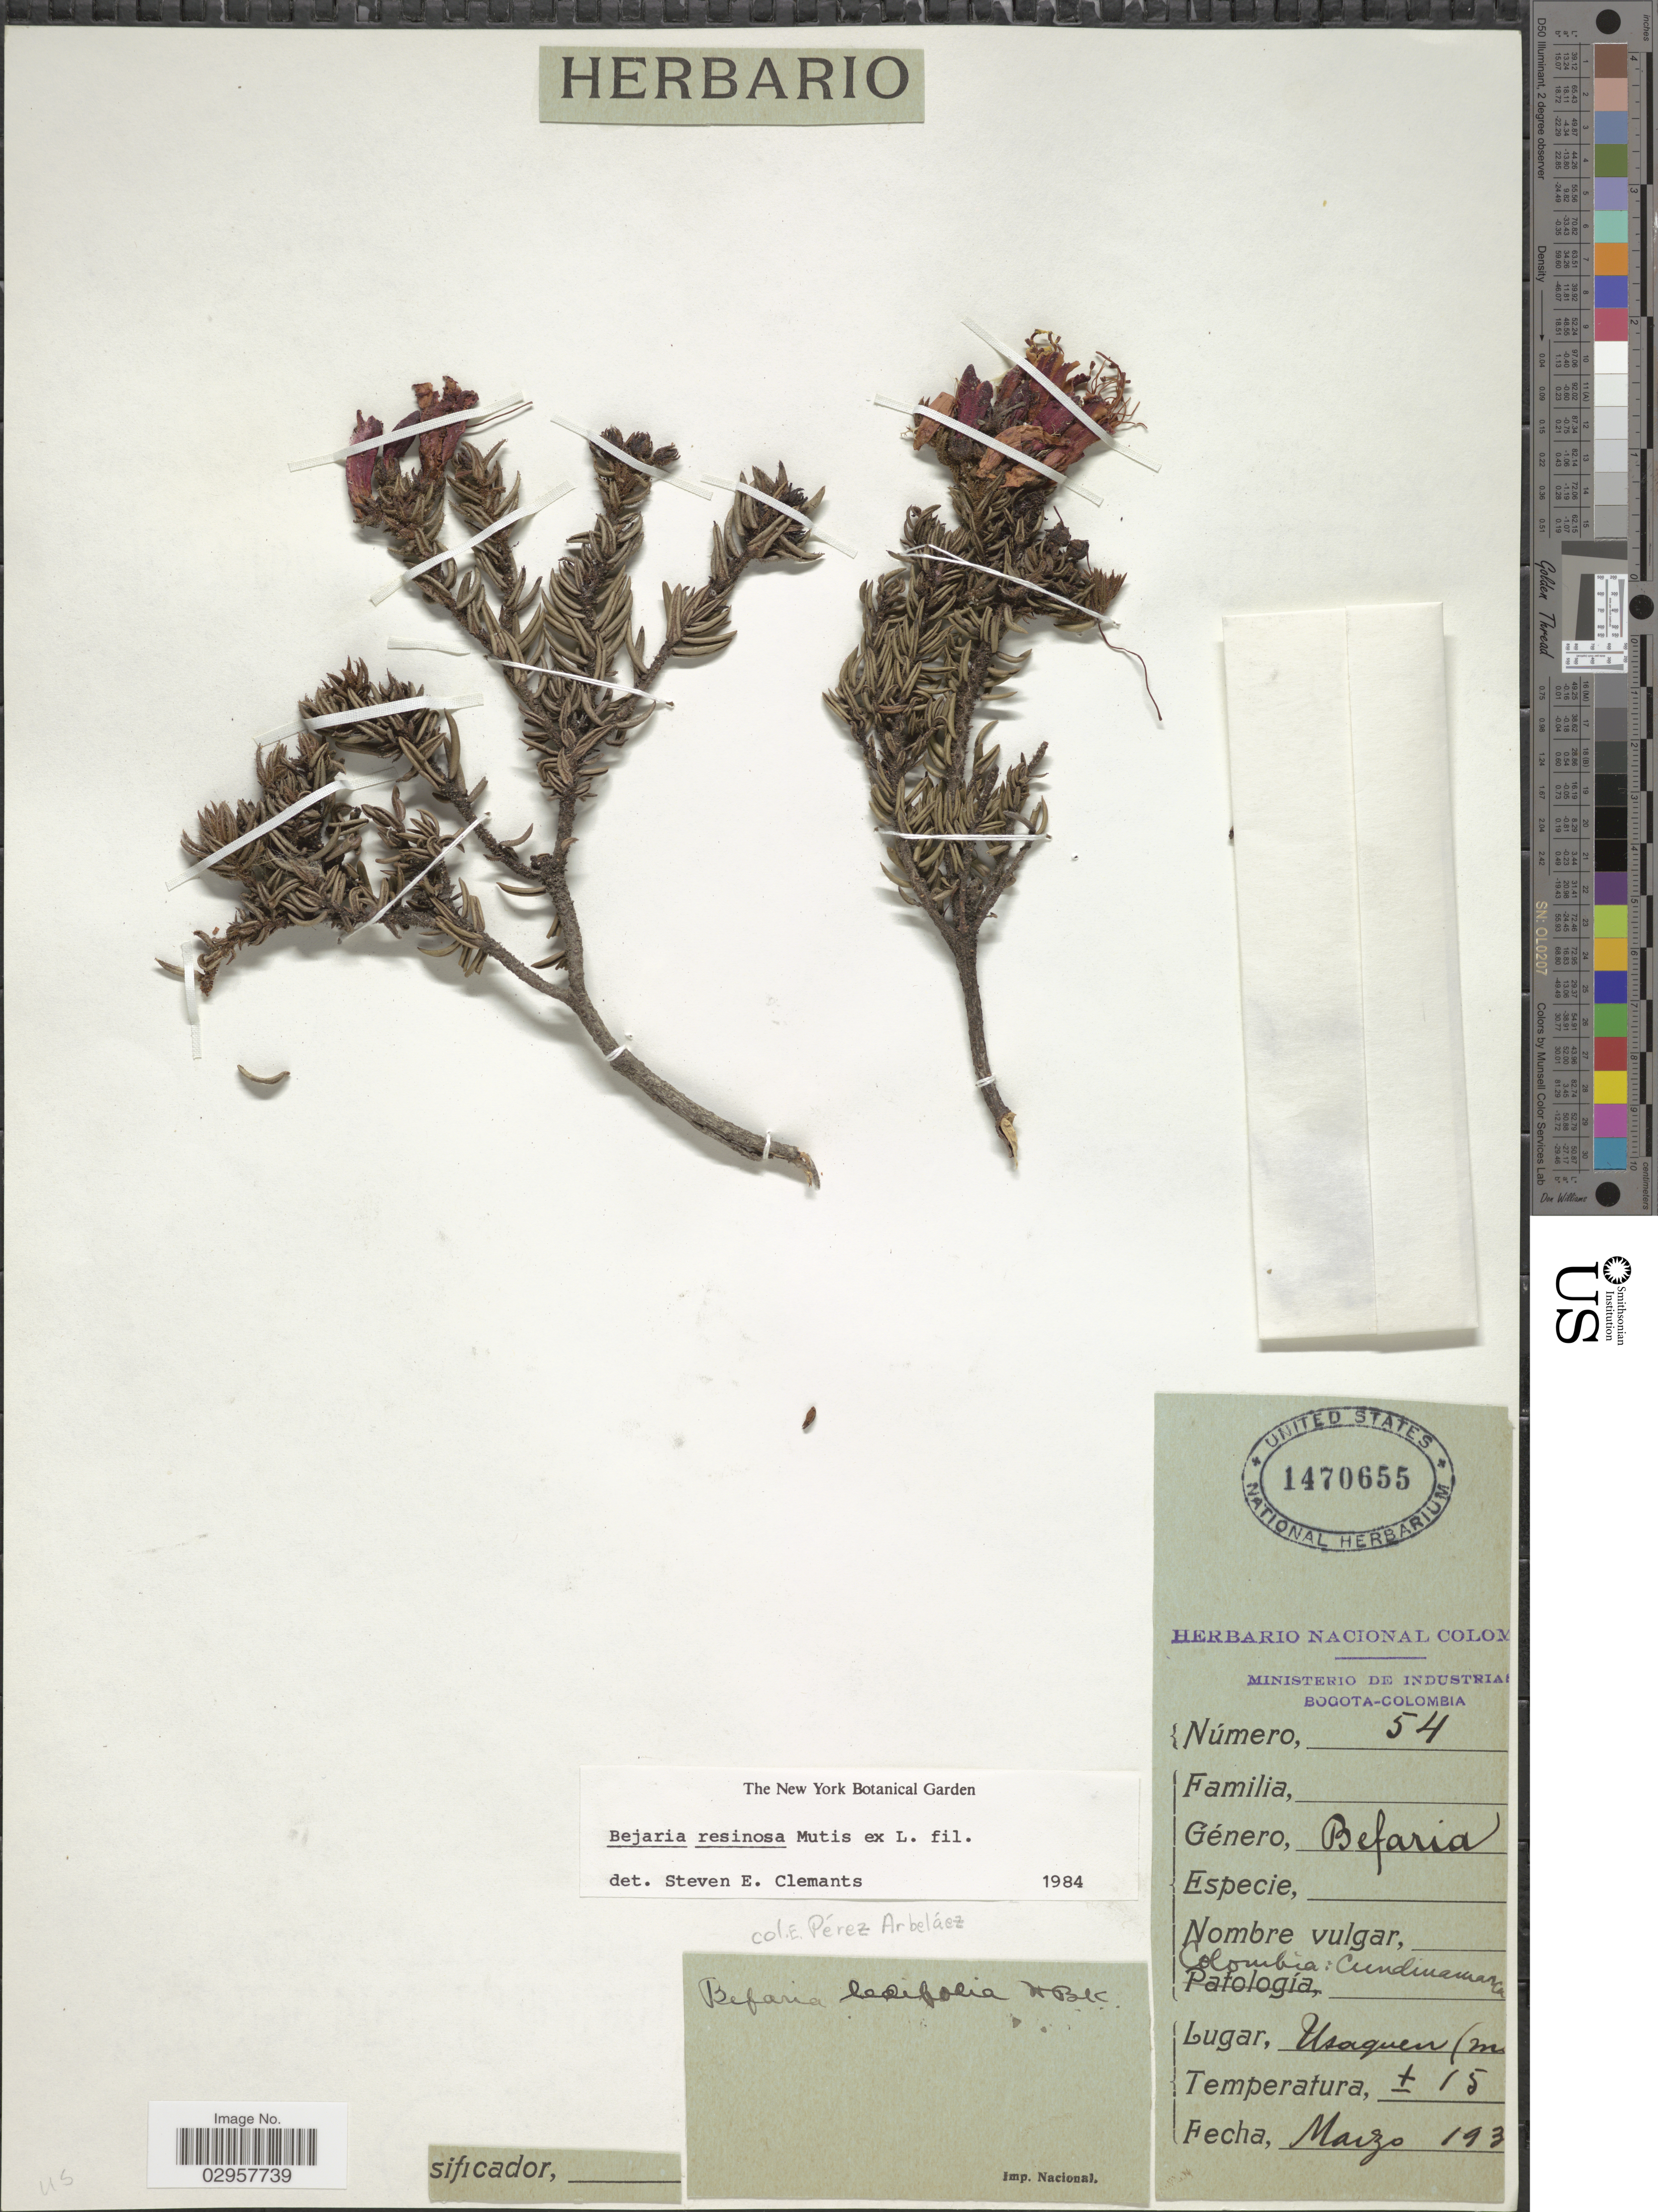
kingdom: Plantae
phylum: Tracheophyta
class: Magnoliopsida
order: Ericales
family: Ericaceae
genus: Befaria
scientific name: Befaria resinosa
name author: Mutis ex L. f.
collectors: E. Pérez Arbeláez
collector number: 54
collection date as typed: Marzo 193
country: Colombia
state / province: Cundinamarca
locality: Usaquen (m [illegible text]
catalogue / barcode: US 1470655